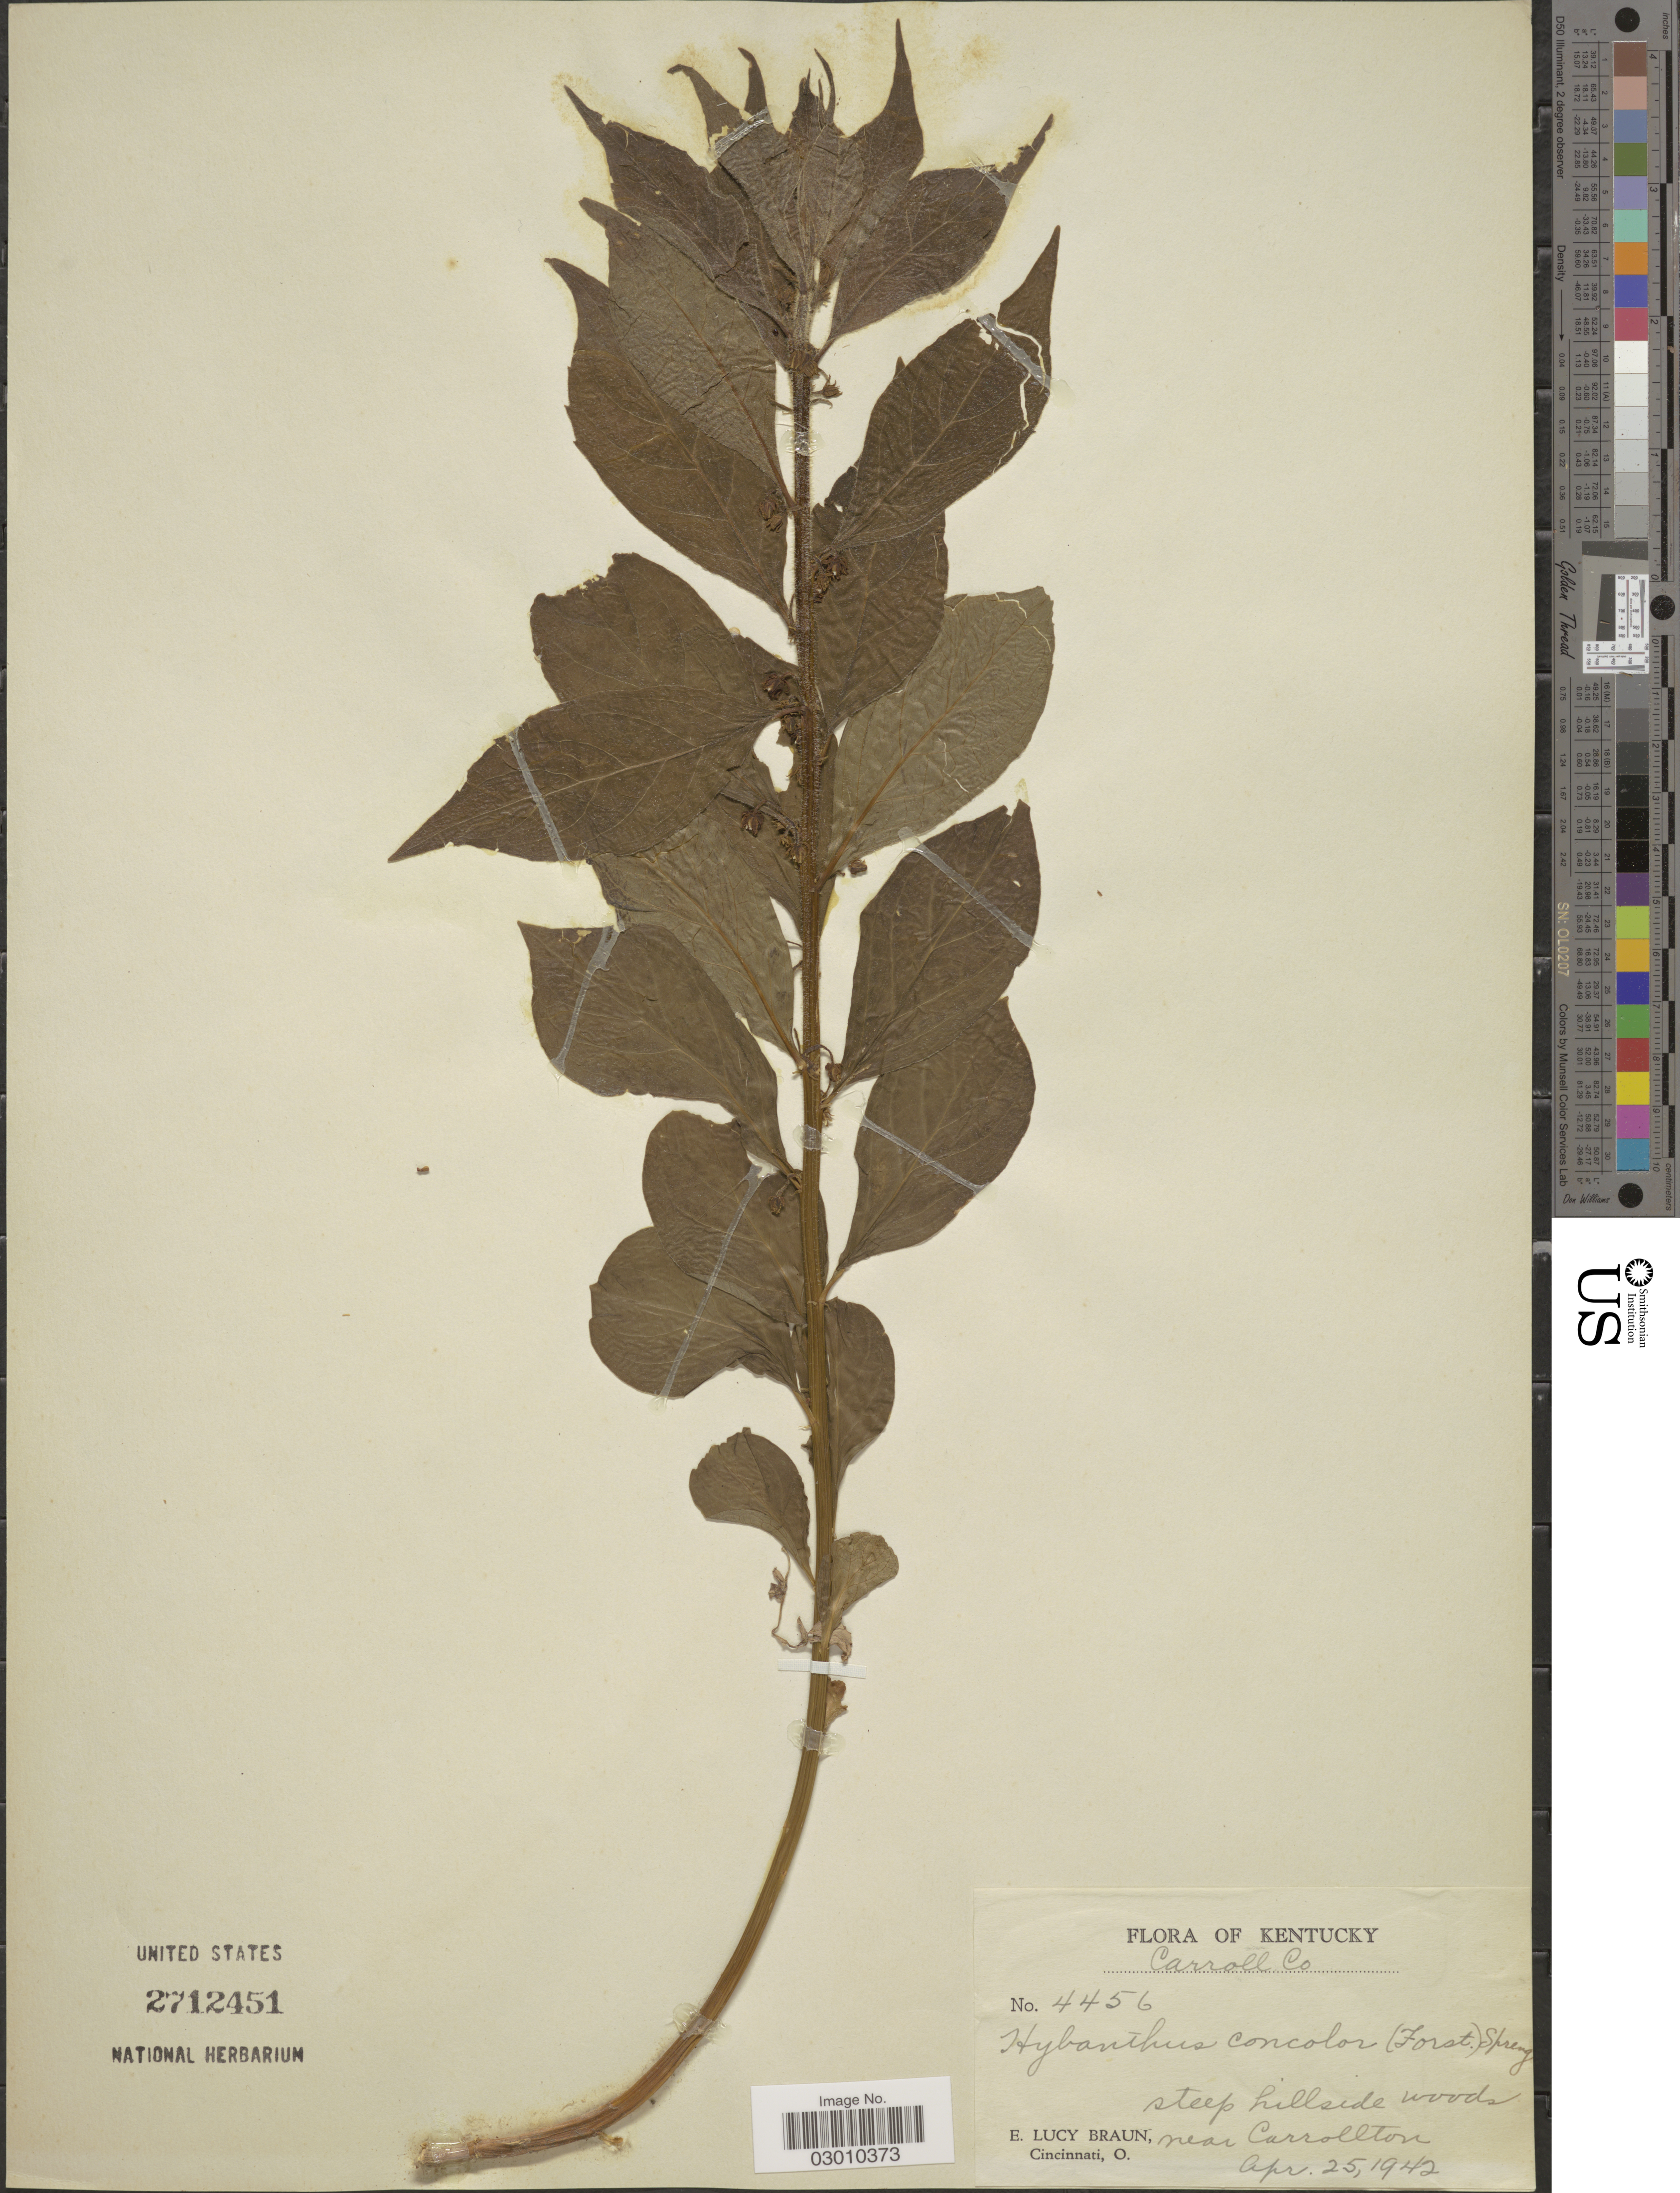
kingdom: Plantae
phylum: Tracheophyta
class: Magnoliopsida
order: Malpighiales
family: Violaceae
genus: Cubelium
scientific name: Cubelium concolor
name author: (T.F. Forst.) Raf. ex Britton & A. Br.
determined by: Strong, Mark T., (BOT), Smithsonian Institution - National Museum of Natural History (UNITED STATES)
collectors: E. L. Braun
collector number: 4456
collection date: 1942-04-25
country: United States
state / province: Kentucky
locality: Carroll Co, near Carrollton.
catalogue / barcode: US 2712451